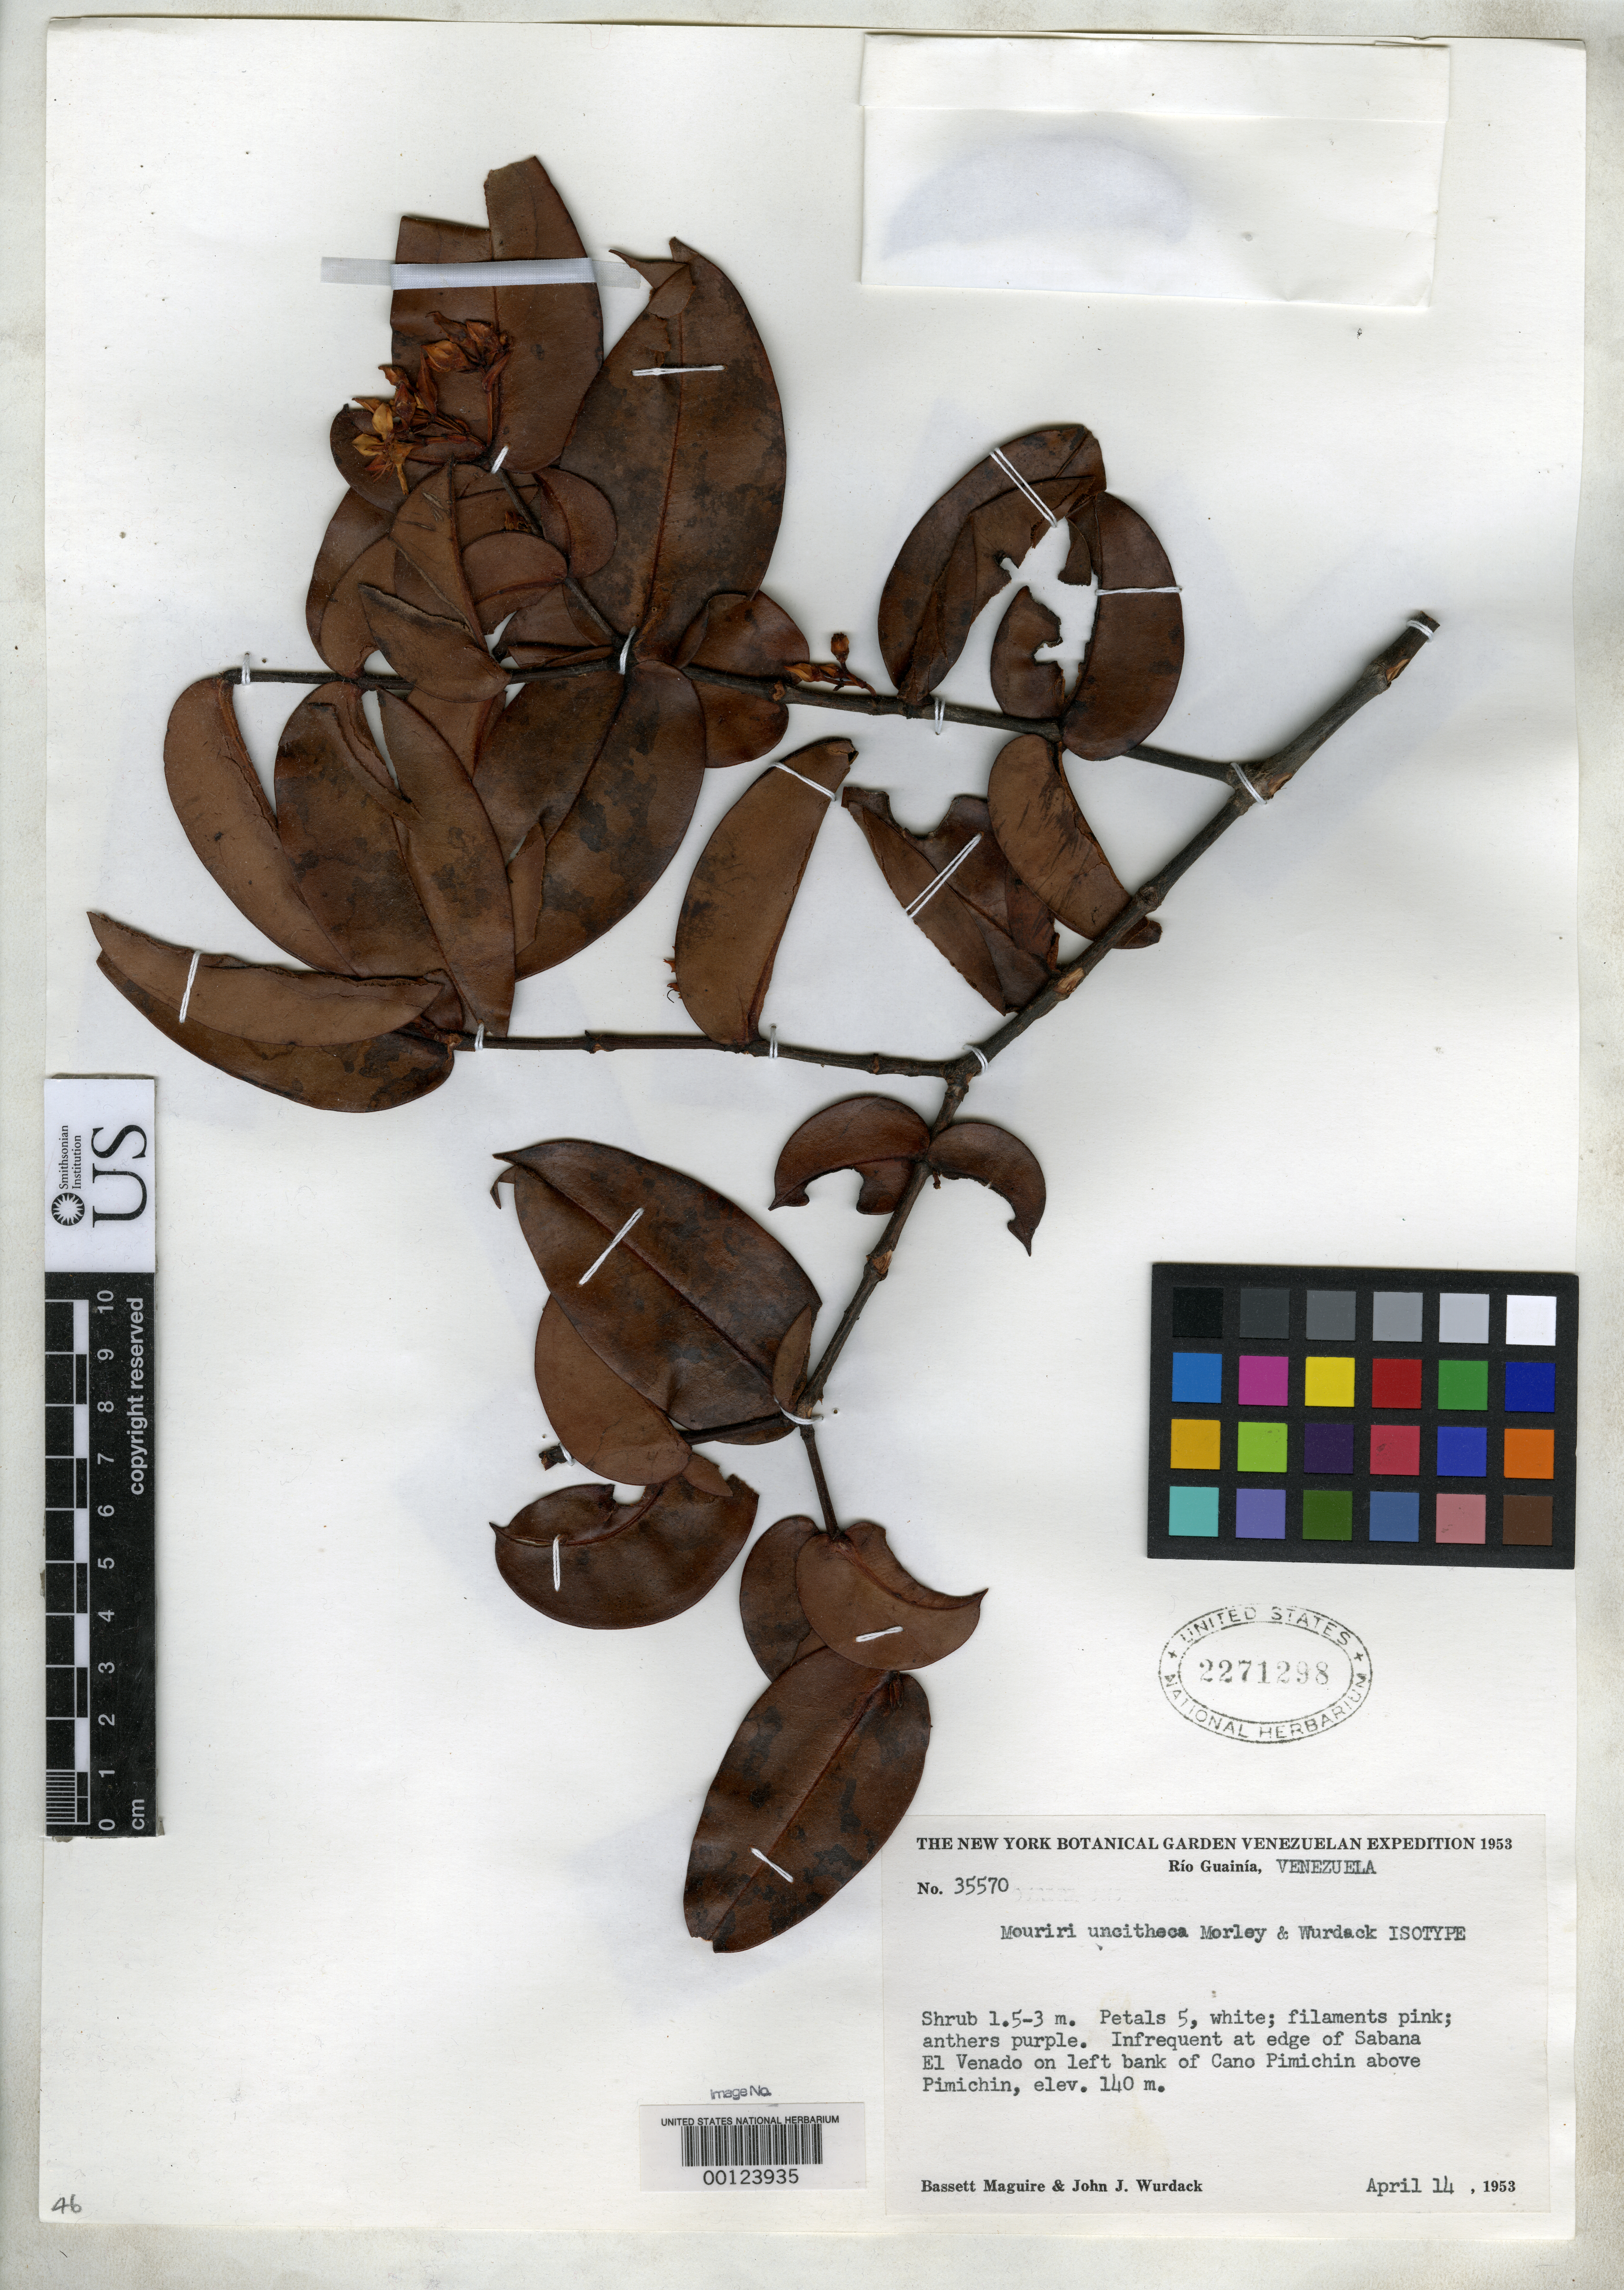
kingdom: Plantae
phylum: Tracheophyta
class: Magnoliopsida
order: Myrtales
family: Melastomataceae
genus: Mouriri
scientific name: Mouriri uncitheca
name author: Morley & Wurdack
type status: Isotype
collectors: B. Maguire & J. J. Wurdack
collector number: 35570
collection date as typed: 14 Apr 1953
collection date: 1953-04-14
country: Venezuela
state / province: Amazonas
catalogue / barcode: US 2271298